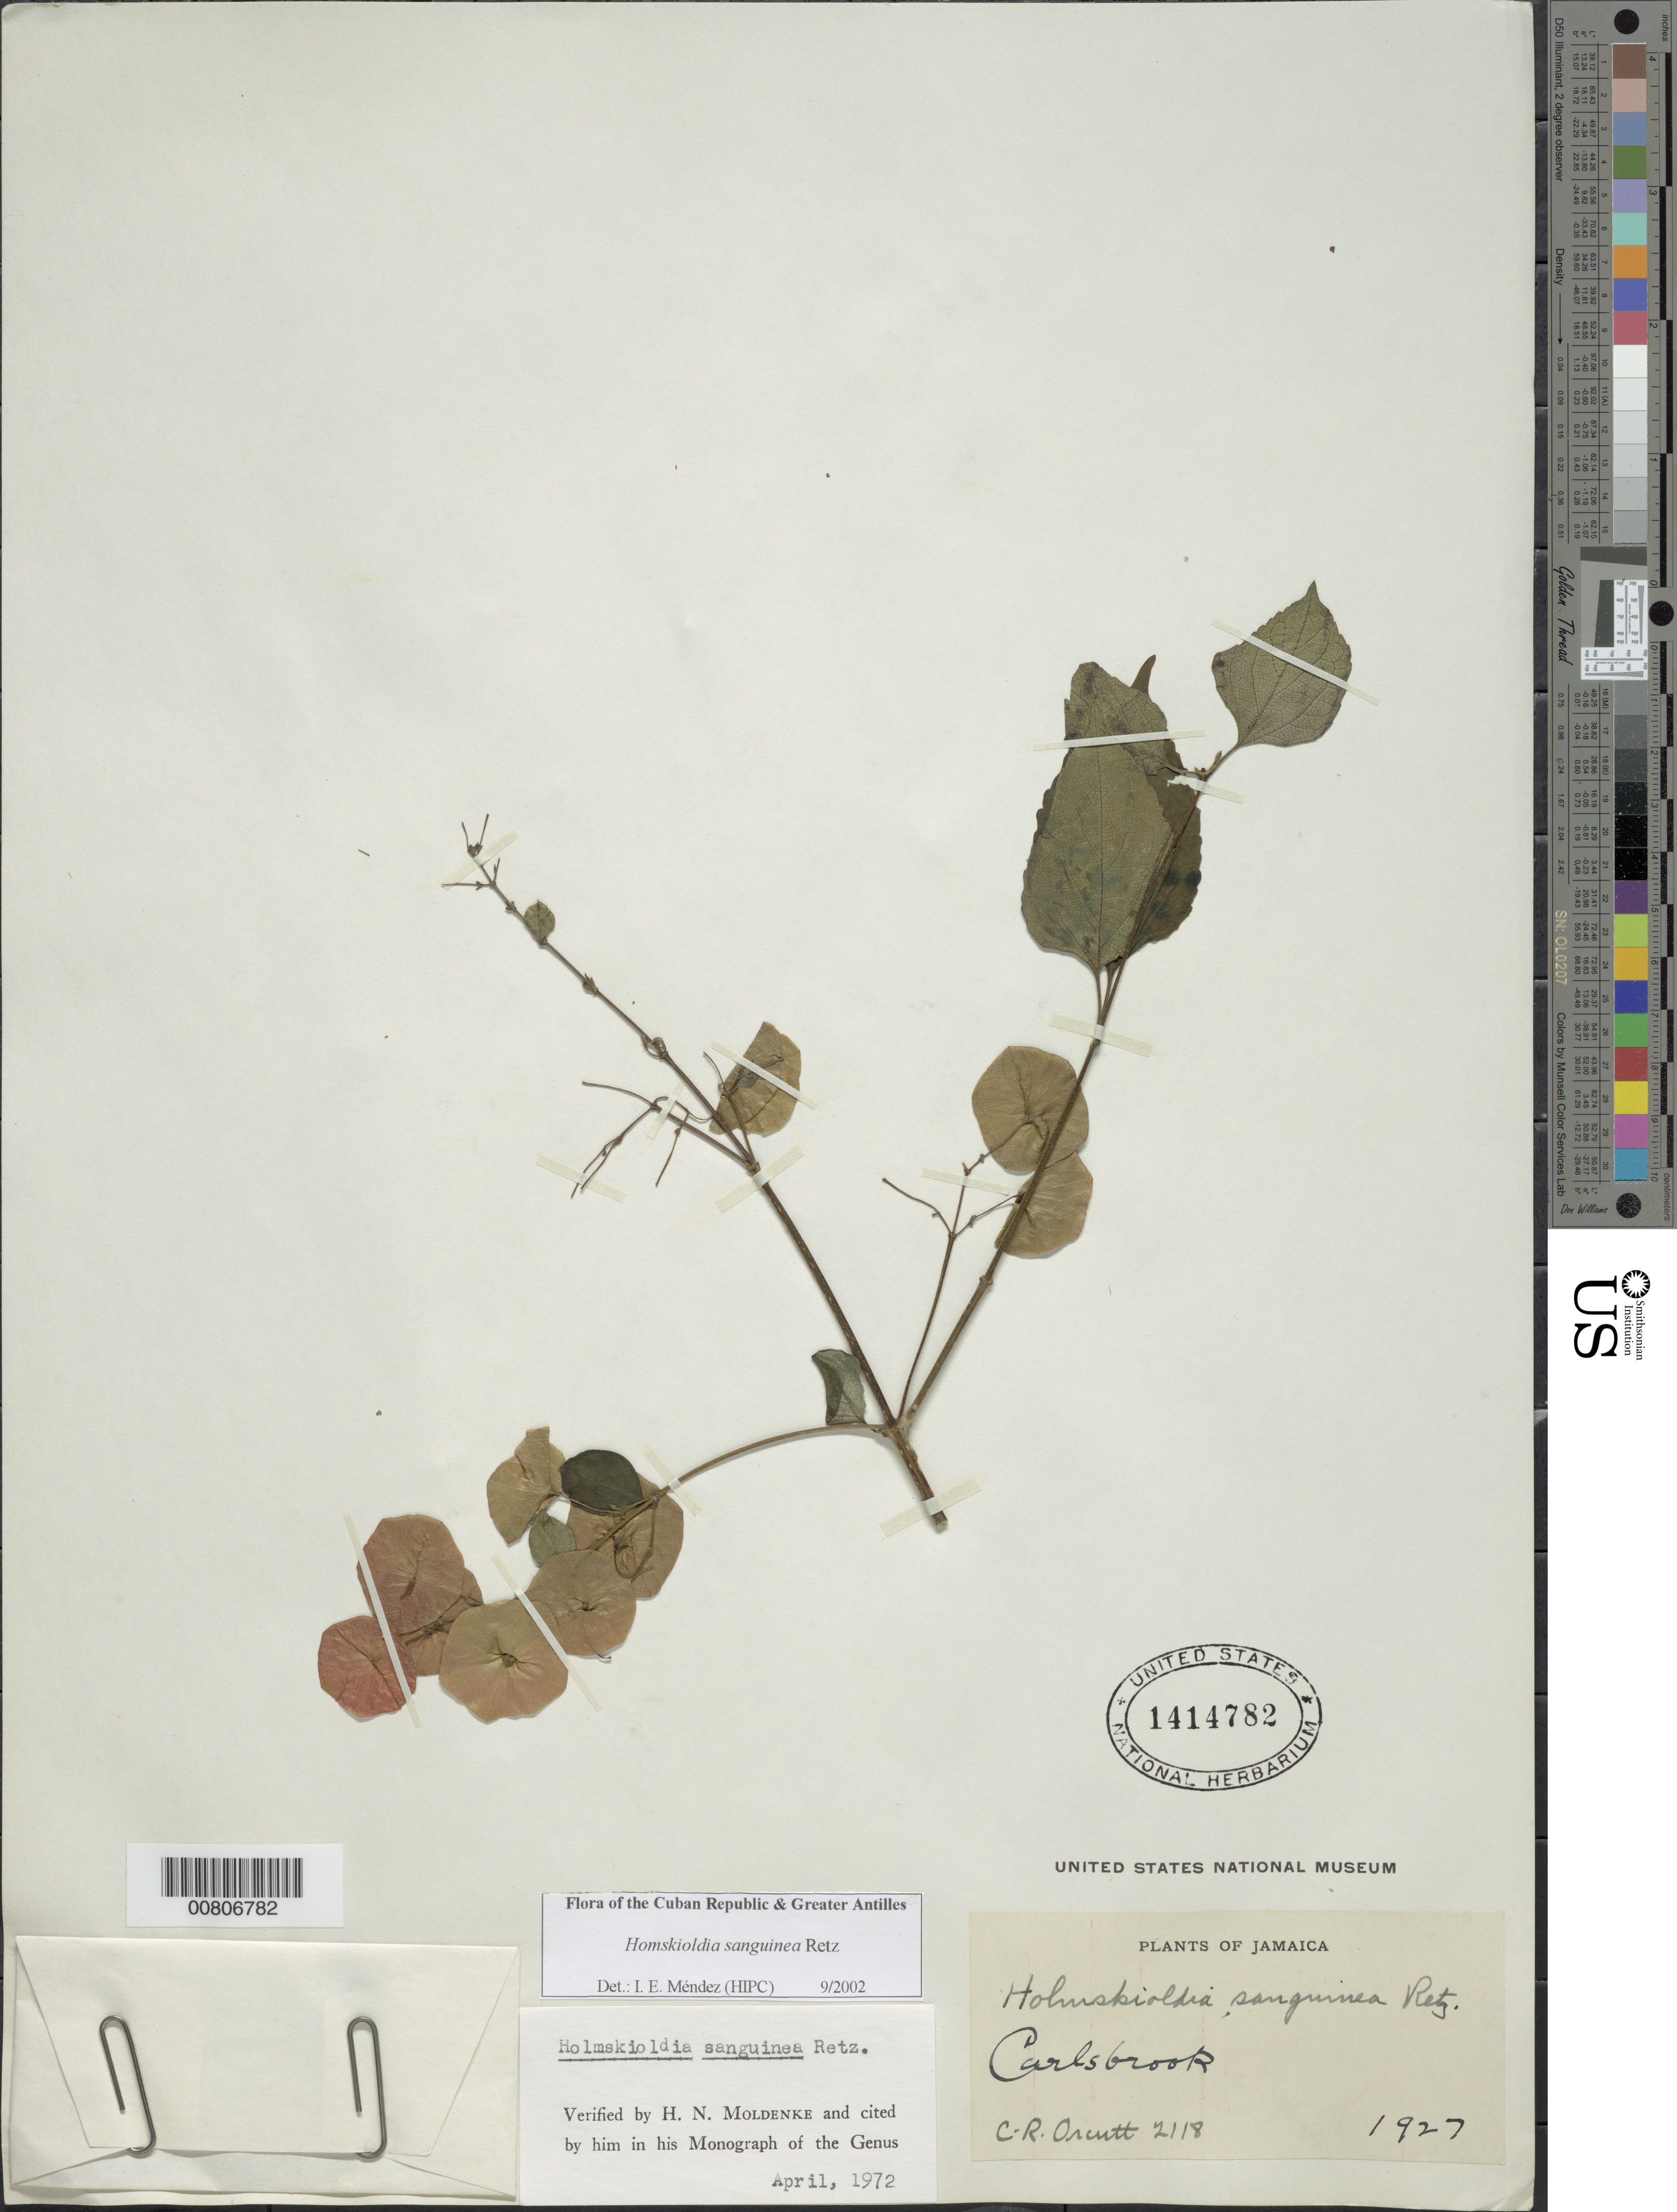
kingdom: Plantae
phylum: Tracheophyta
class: Magnoliopsida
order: Lamiales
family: Lamiaceae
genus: Holmskioldia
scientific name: Holmskioldia sanguinea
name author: Retz.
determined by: Méndez, Isidro E., (HIPC)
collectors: C. R. Orcutt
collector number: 2118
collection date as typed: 1927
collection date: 1927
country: Jamaica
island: Jamaica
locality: Carlsbrook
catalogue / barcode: US 1414782